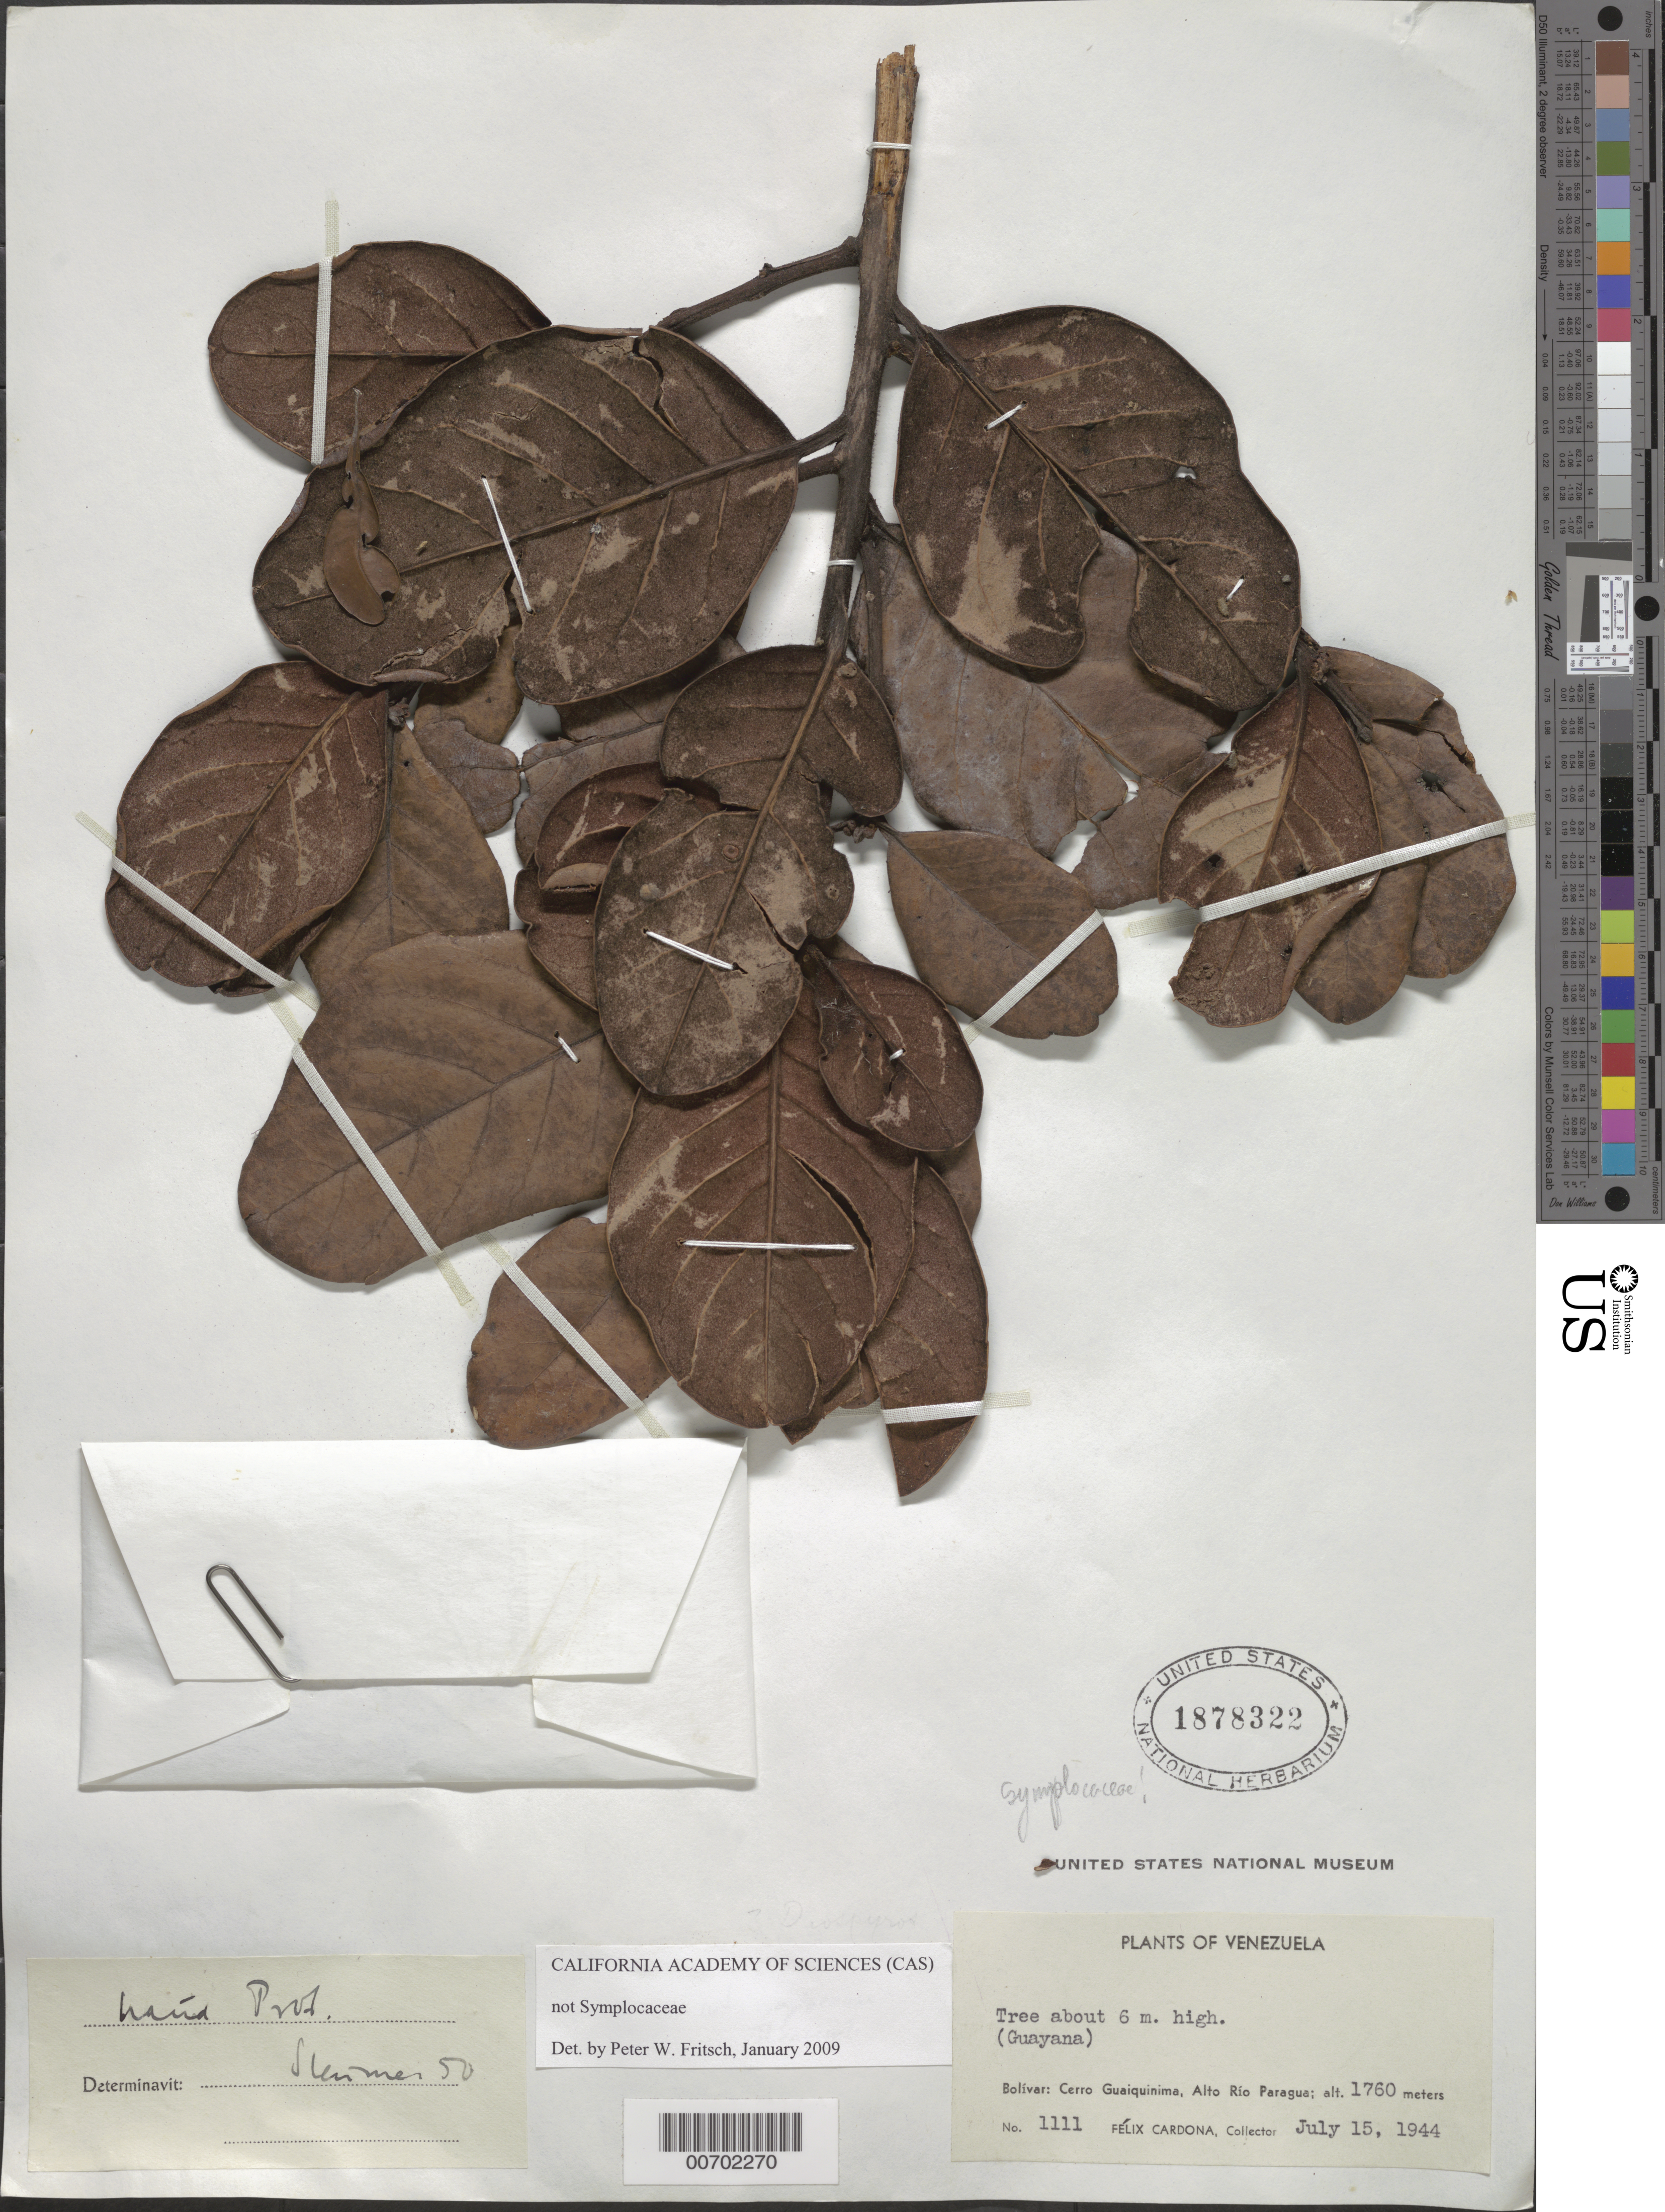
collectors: F. Cardona Puig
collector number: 1111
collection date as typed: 15-Jul-44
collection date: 1944-07-15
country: Venezuela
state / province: Bolívar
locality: Alto Río Paragua, Río Karun, Raudal Guaiquinima (Guayana)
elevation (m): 1760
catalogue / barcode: US 1878322-2